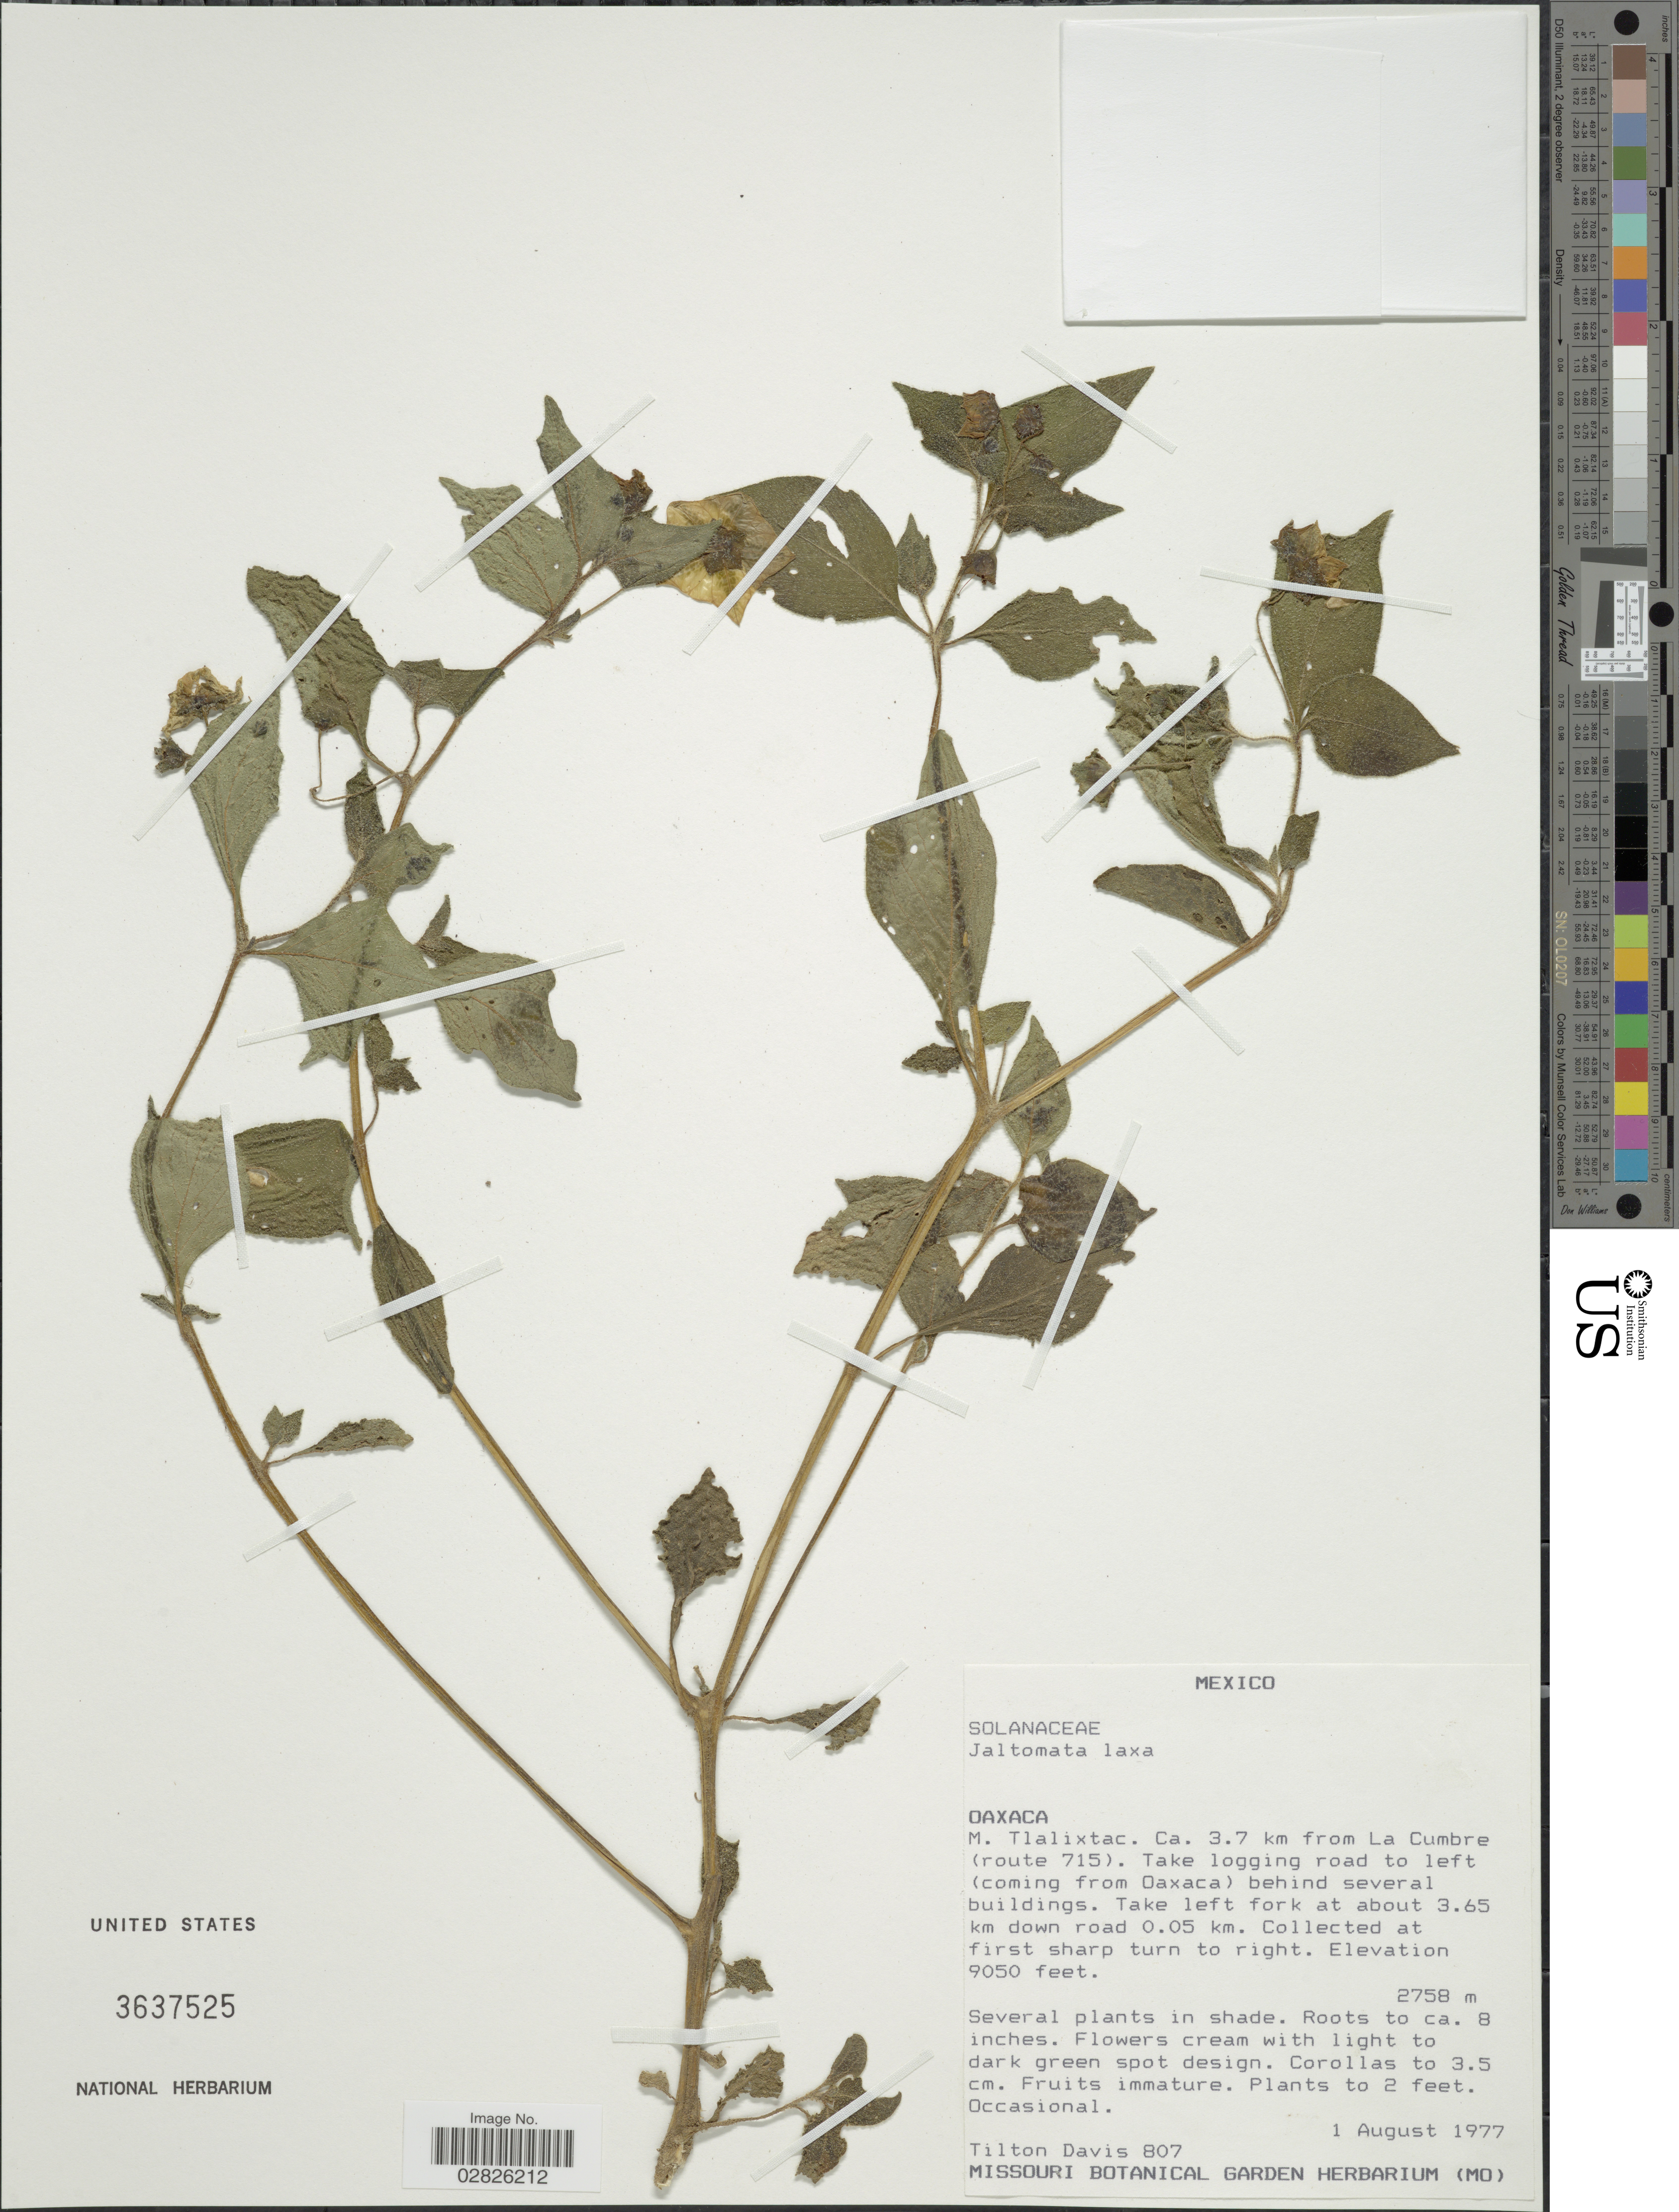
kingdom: Plantae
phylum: Tracheophyta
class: Magnoliopsida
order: Solanales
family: Solanaceae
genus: Jaltomata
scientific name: Jaltomata procumbens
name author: (Cav.) J.L. Gentry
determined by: Mione, Thomas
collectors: T. Davis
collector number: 807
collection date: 1977-08-01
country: Mexico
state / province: Oaxaca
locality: M. Tlalixtac. Ca. 3.7 km from La Cumbre (route 715). Take logging road to left (coming from Oaxaca) behind several buildings. Take left fork at about 3.65 km down road 0.05 km.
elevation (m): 2758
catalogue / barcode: US 3637525